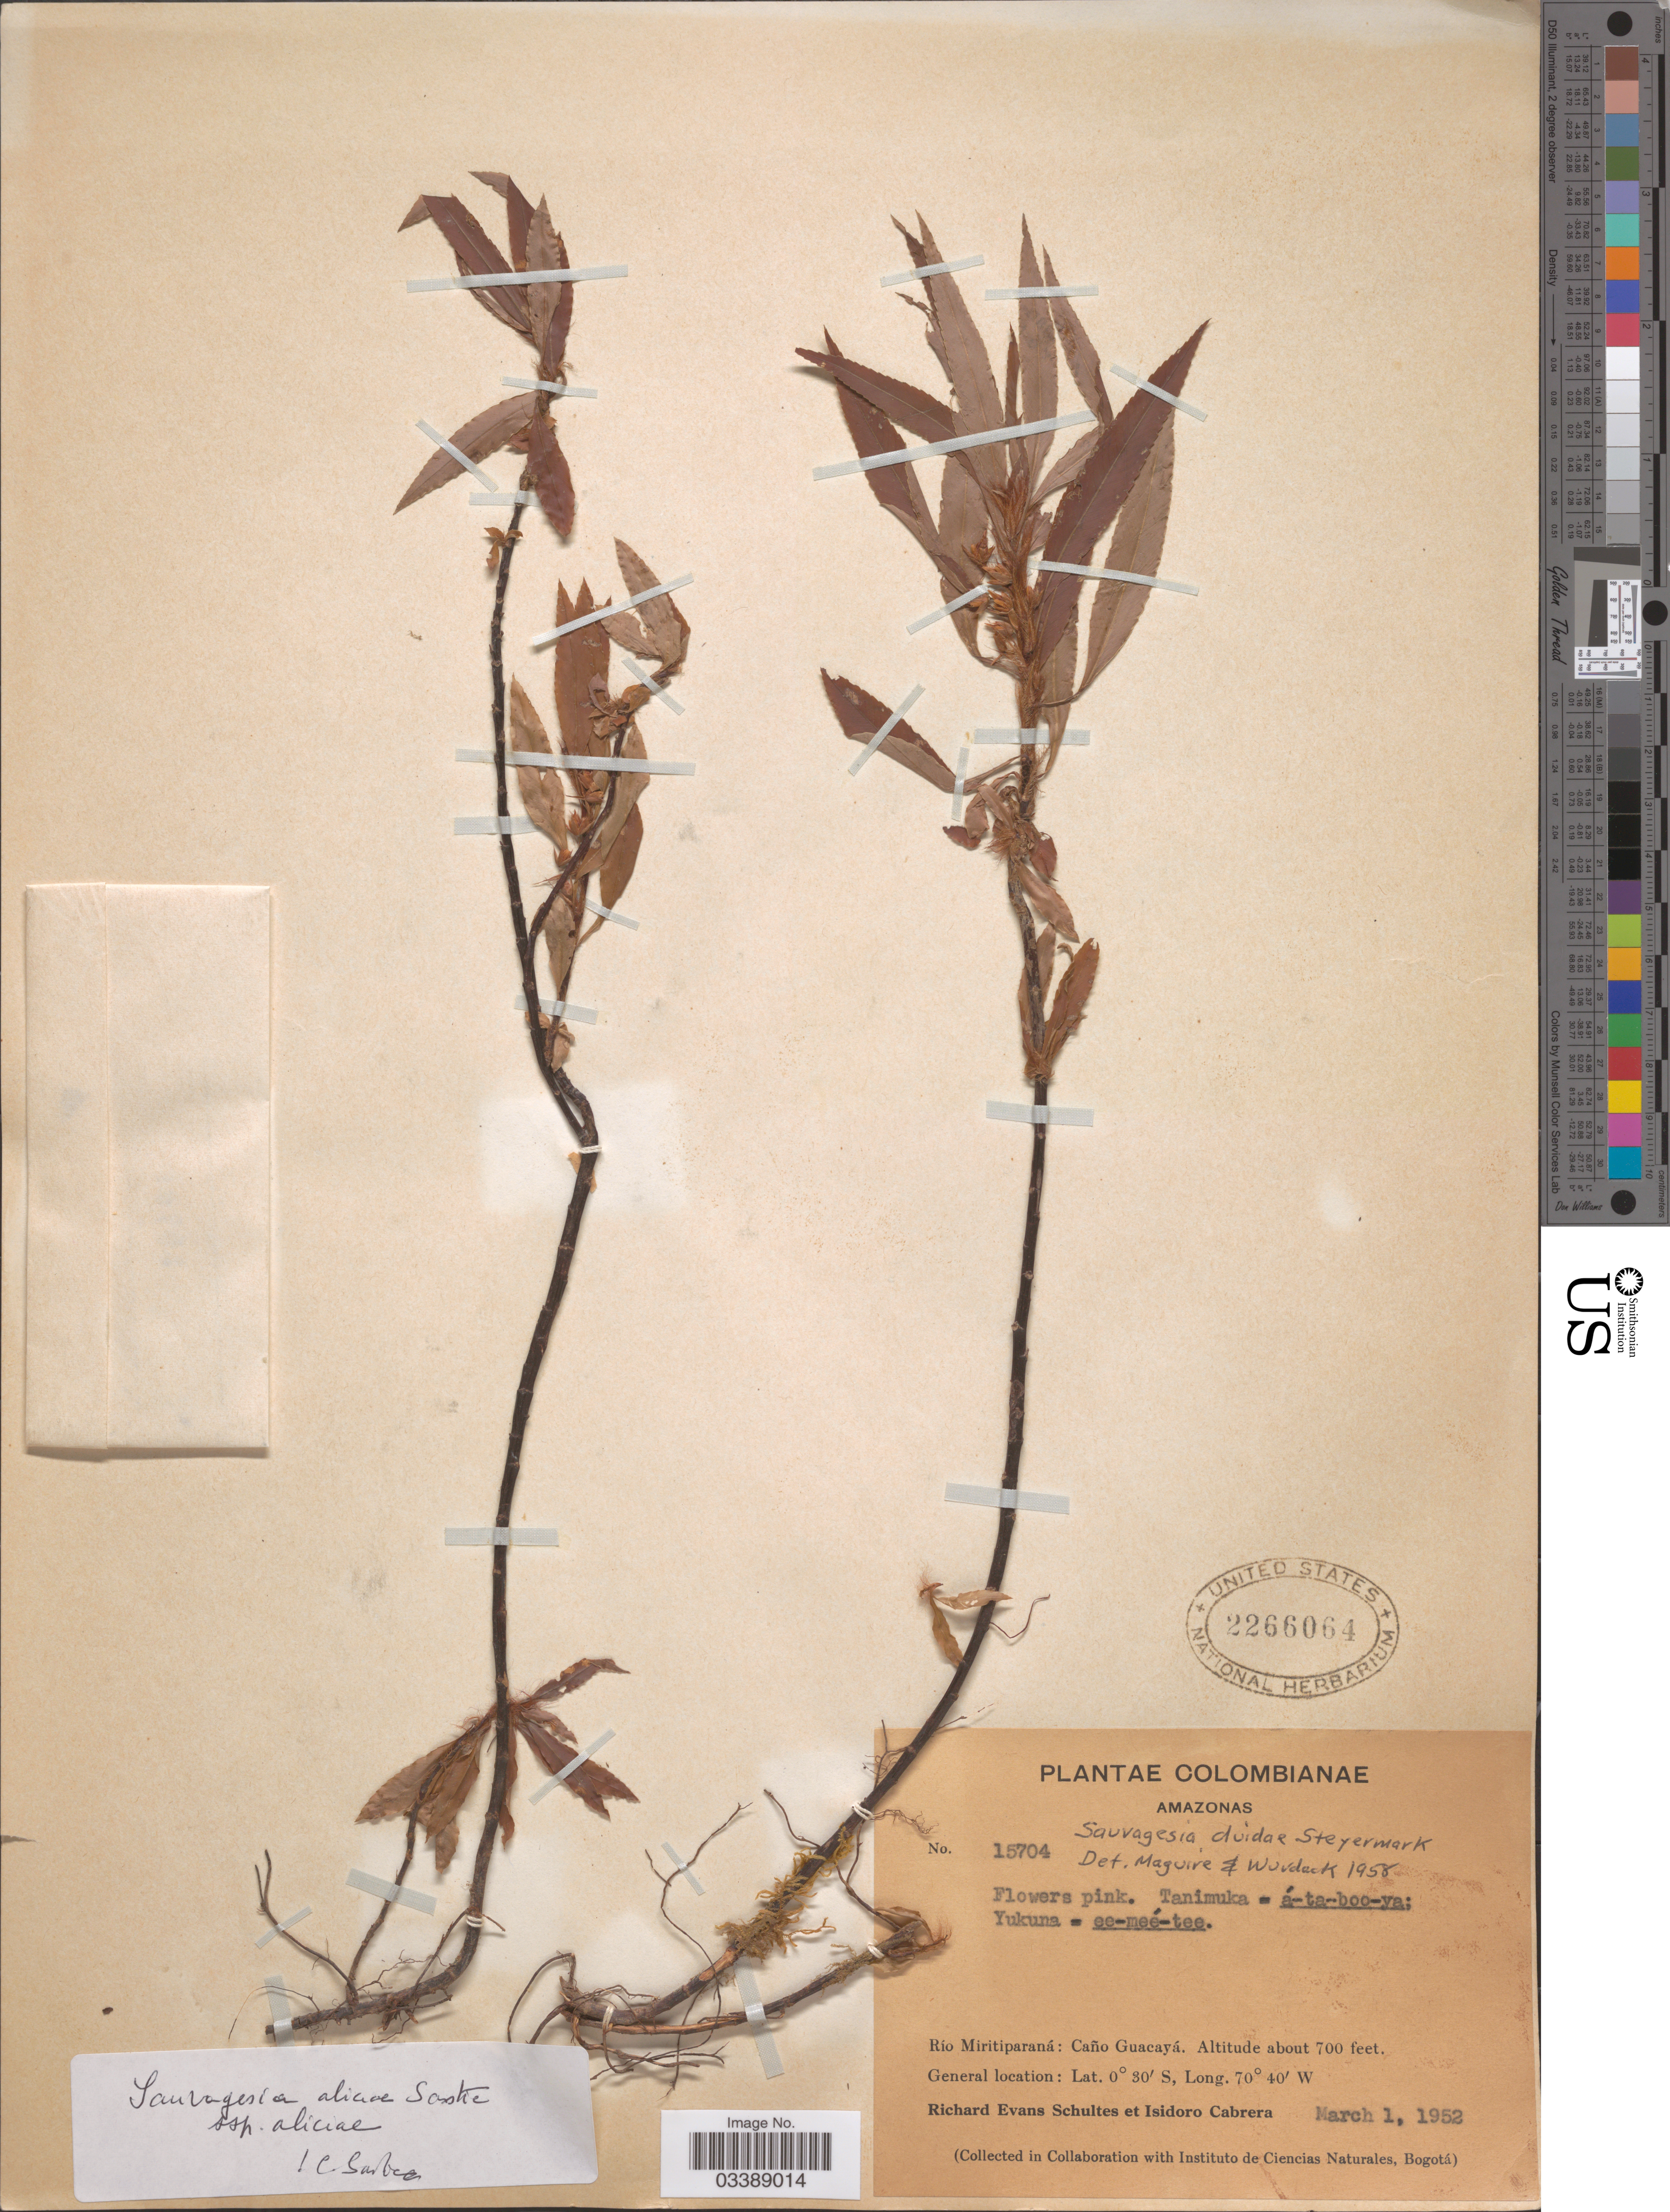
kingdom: Plantae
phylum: Tracheophyta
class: Magnoliopsida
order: Malpighiales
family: Ochnaceae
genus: Sauvagesia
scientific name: Sauvagesia aliciae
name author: Sastre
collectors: R. E. Schultes & I. Cabrera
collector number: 15704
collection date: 1952-03-01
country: Colombia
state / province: Amazônas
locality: Rio Miritiparaná: Caño Guacayá.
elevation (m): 213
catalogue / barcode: US 2266064